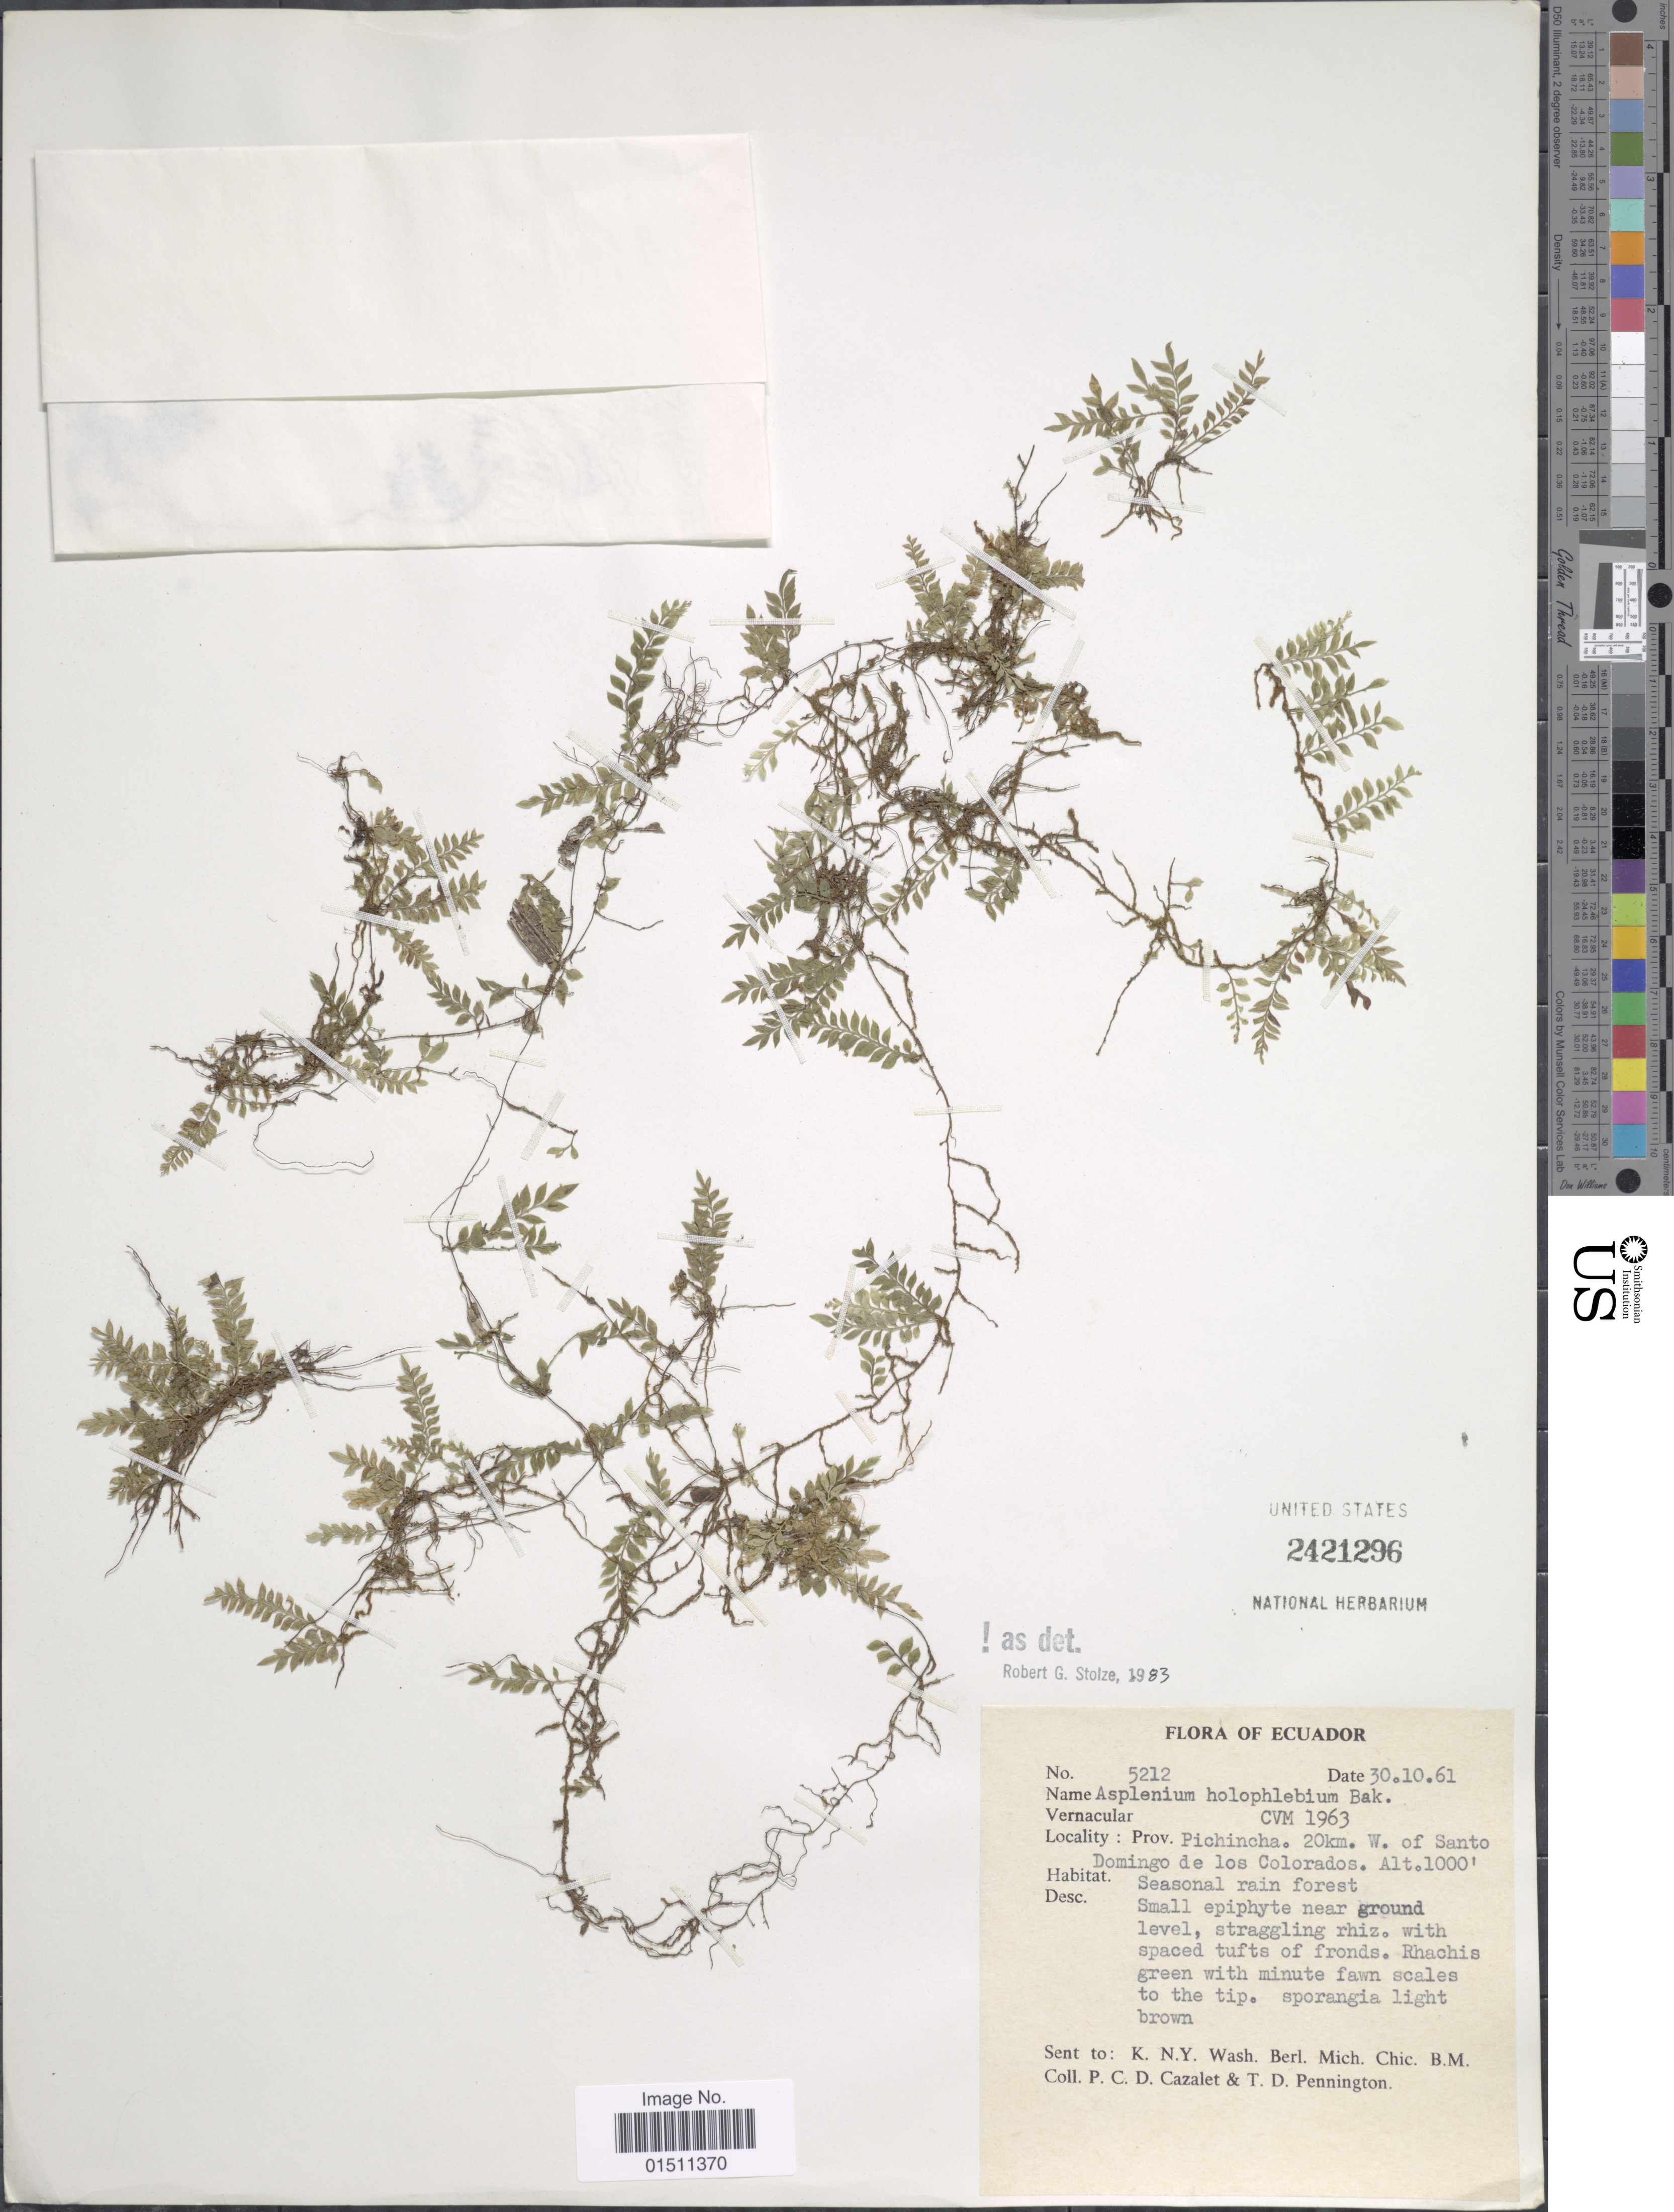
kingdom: Plantae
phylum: Tracheophyta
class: Polypodiopsida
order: Polypodiales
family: Aspleniaceae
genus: Asplenium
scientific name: Asplenium holophlebium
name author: Baker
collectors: P. C. D. Cazalet & T. D. Pennington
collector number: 5212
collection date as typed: Transcribed d/m/y: 30/10/61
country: Ecuador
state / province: Pichincha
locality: Ecuador, 20km. W. of Santo Domingo de los Colorados.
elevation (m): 305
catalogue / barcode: US 2421296